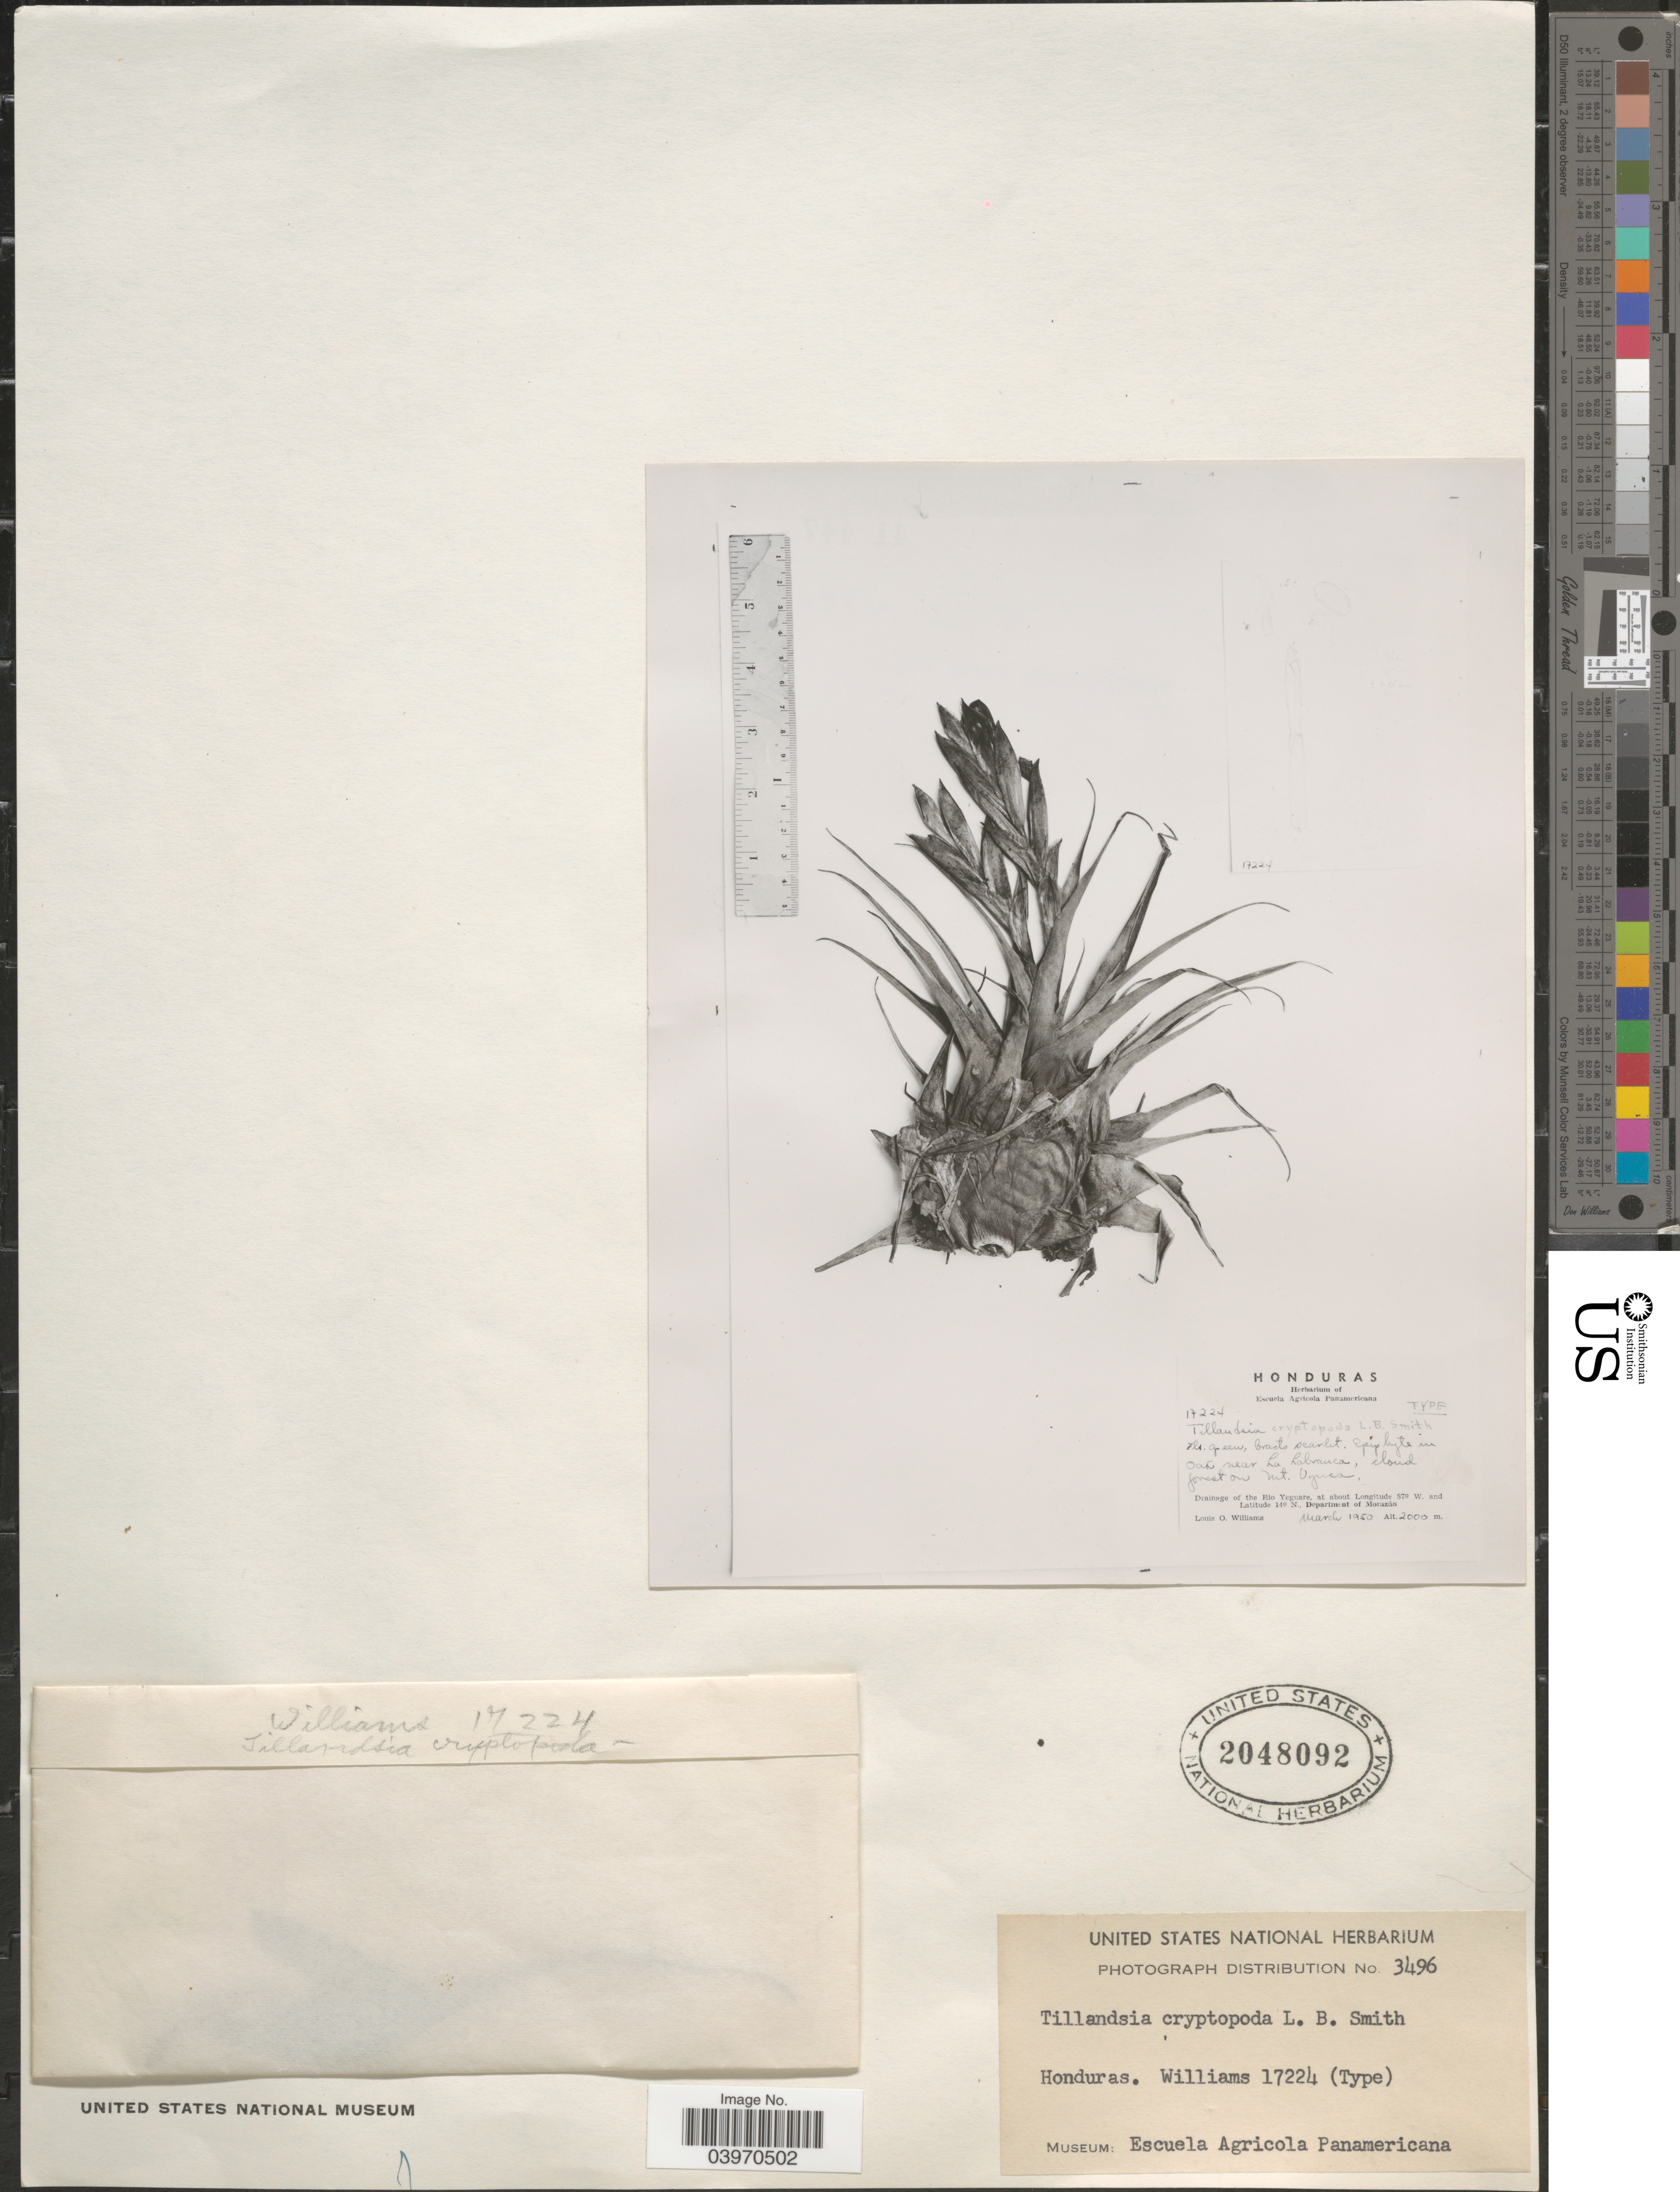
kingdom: Plantae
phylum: Tracheophyta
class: Liliopsida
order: Poales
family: Bromeliaceae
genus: Tillandsia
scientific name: Tillandsia cryptopoda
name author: L.B. Sm.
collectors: L. O. Williams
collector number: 17224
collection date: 1950-03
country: Honduras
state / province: Fco. Morazán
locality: In oak near La Labranca, cloud forest on Mt. Uyuca, Drainage of the Rio Yeguare, Department of Morazán.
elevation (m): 2000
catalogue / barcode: US 2048092